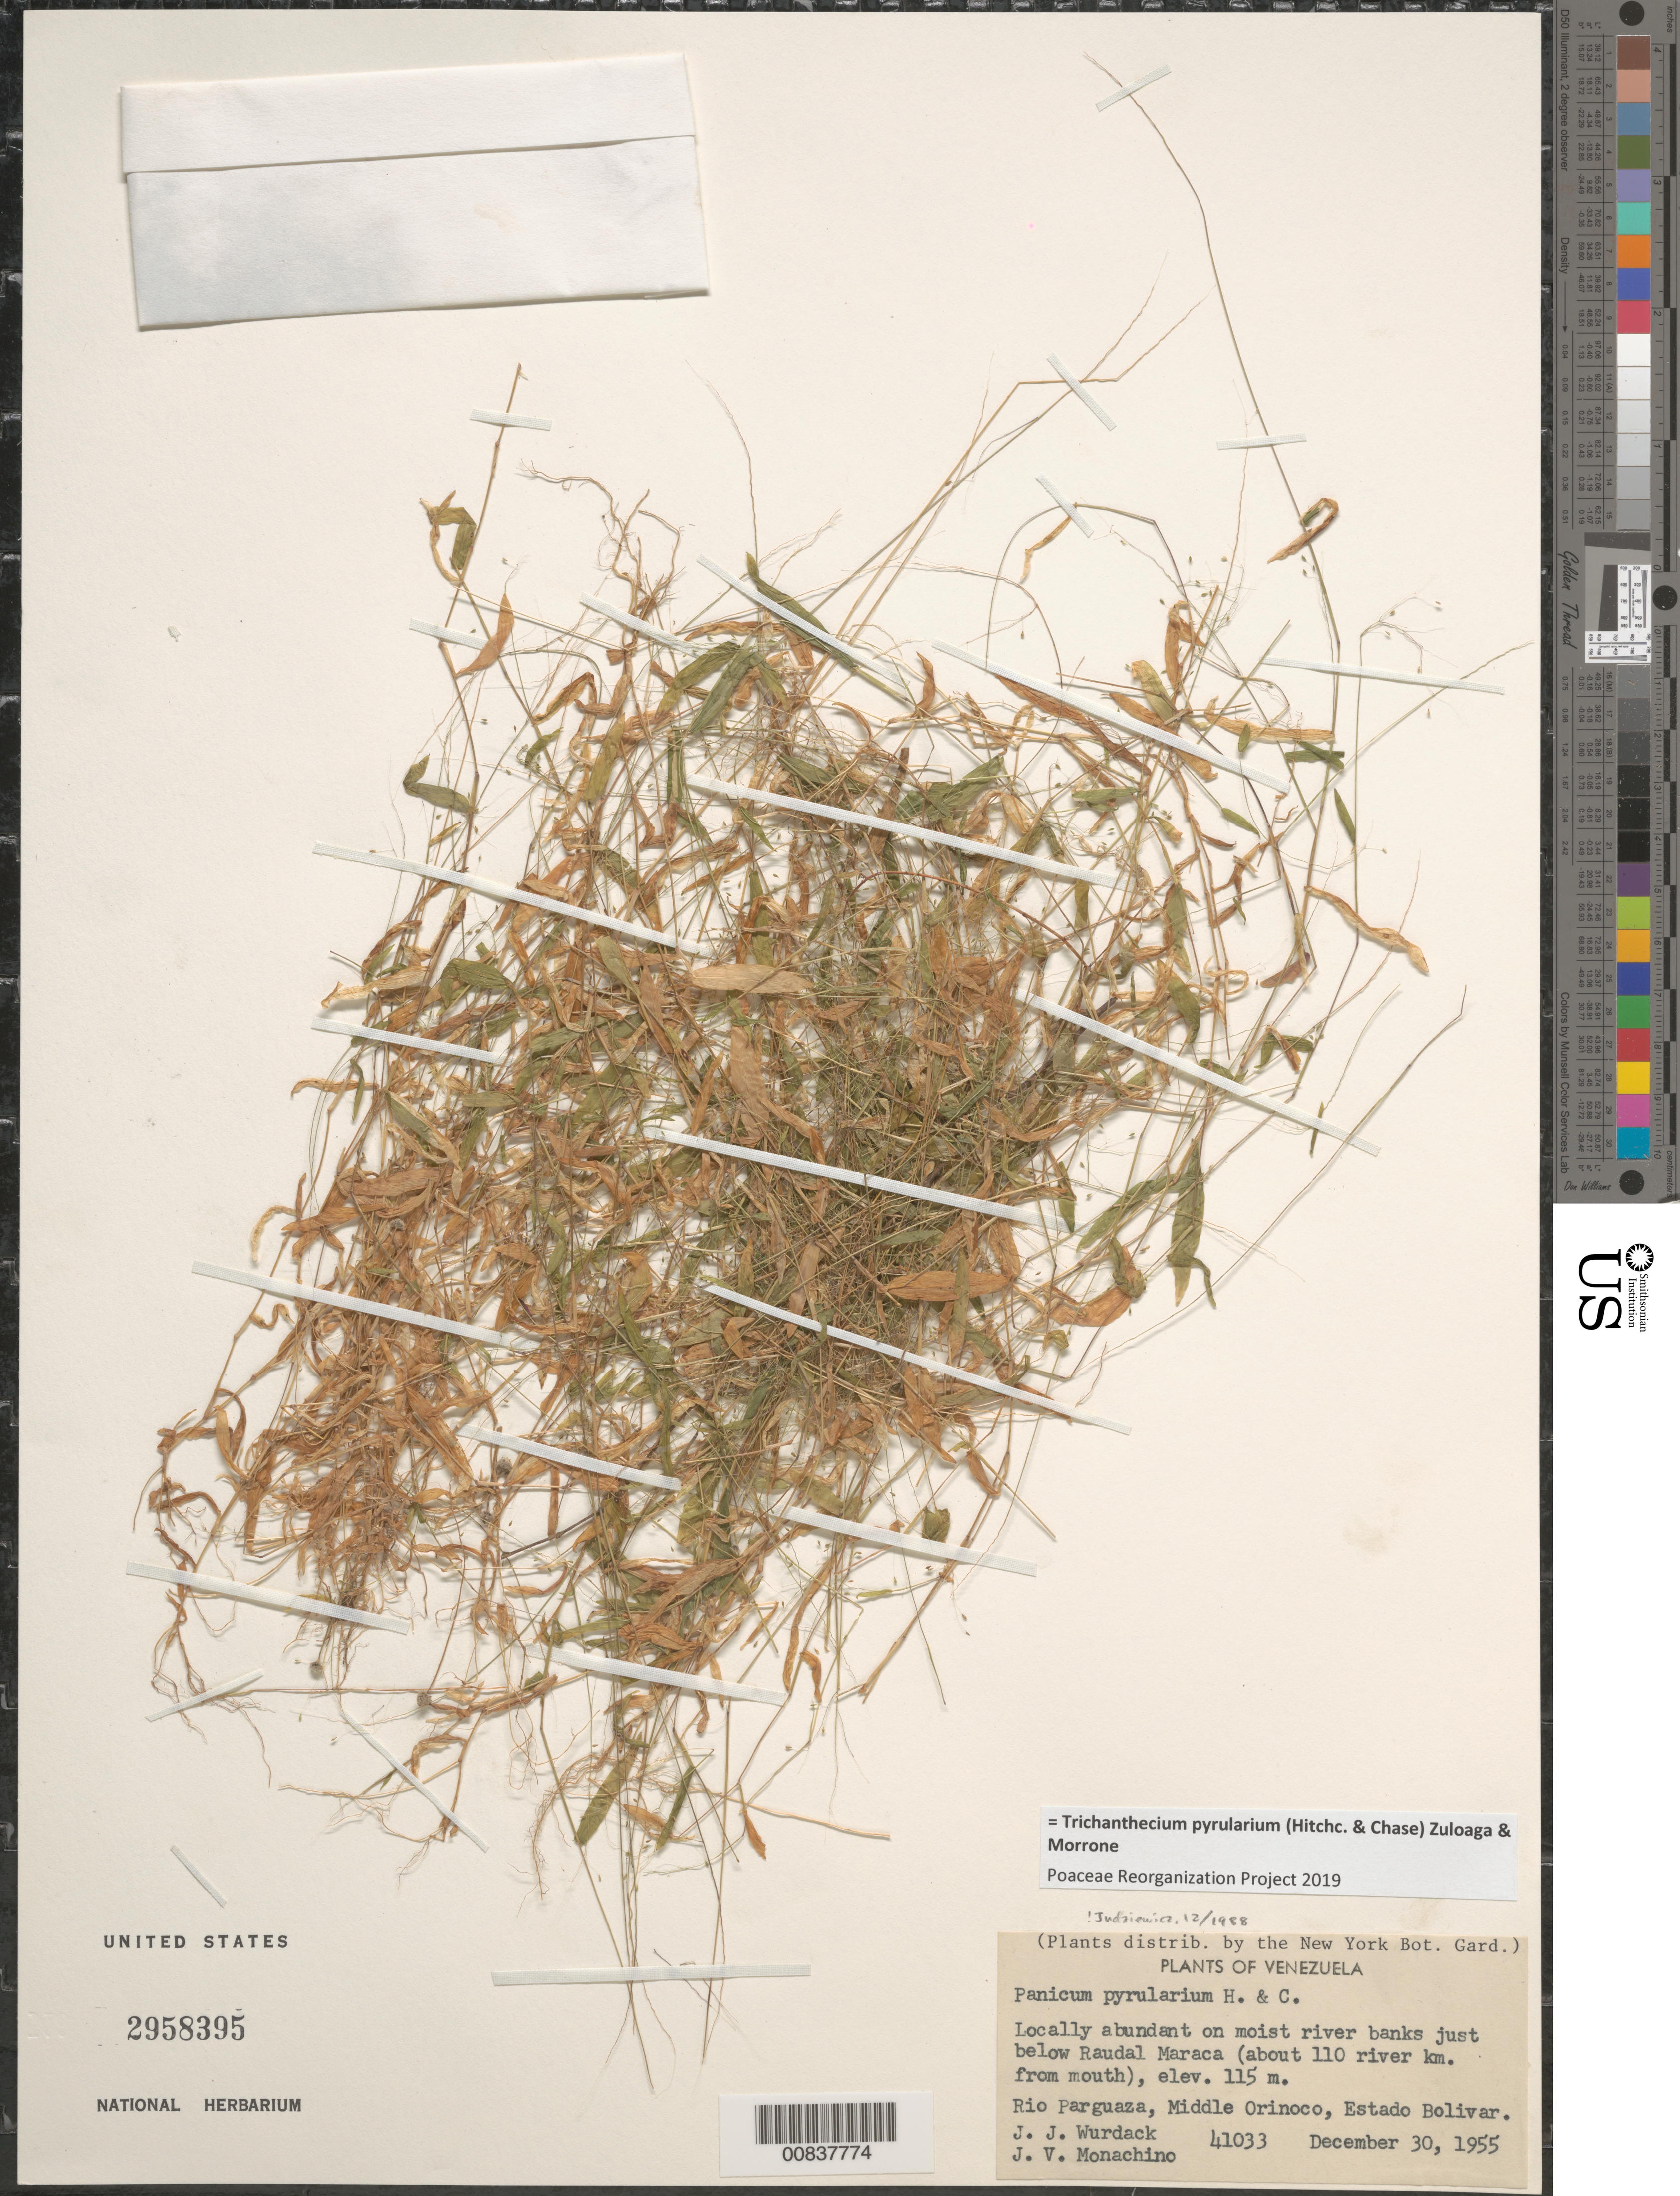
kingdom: Plantae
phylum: Tracheophyta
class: Liliopsida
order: Poales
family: Poaceae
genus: Trichanthecium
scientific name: Trichanthecium pyrularium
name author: (Hitchc. & Chase) Zuloaga & Morrone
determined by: Poaceae Reorganization Project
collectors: J. J. Wurdack & J. V. Monachino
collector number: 41033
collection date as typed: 30-Dec-55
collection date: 1955-12-30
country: Venezuela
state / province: Bolívar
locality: Río Parguaza, just below Raudal Maraca (about 110 river km from mouth)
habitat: Moist riverbank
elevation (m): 115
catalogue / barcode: US 2958395